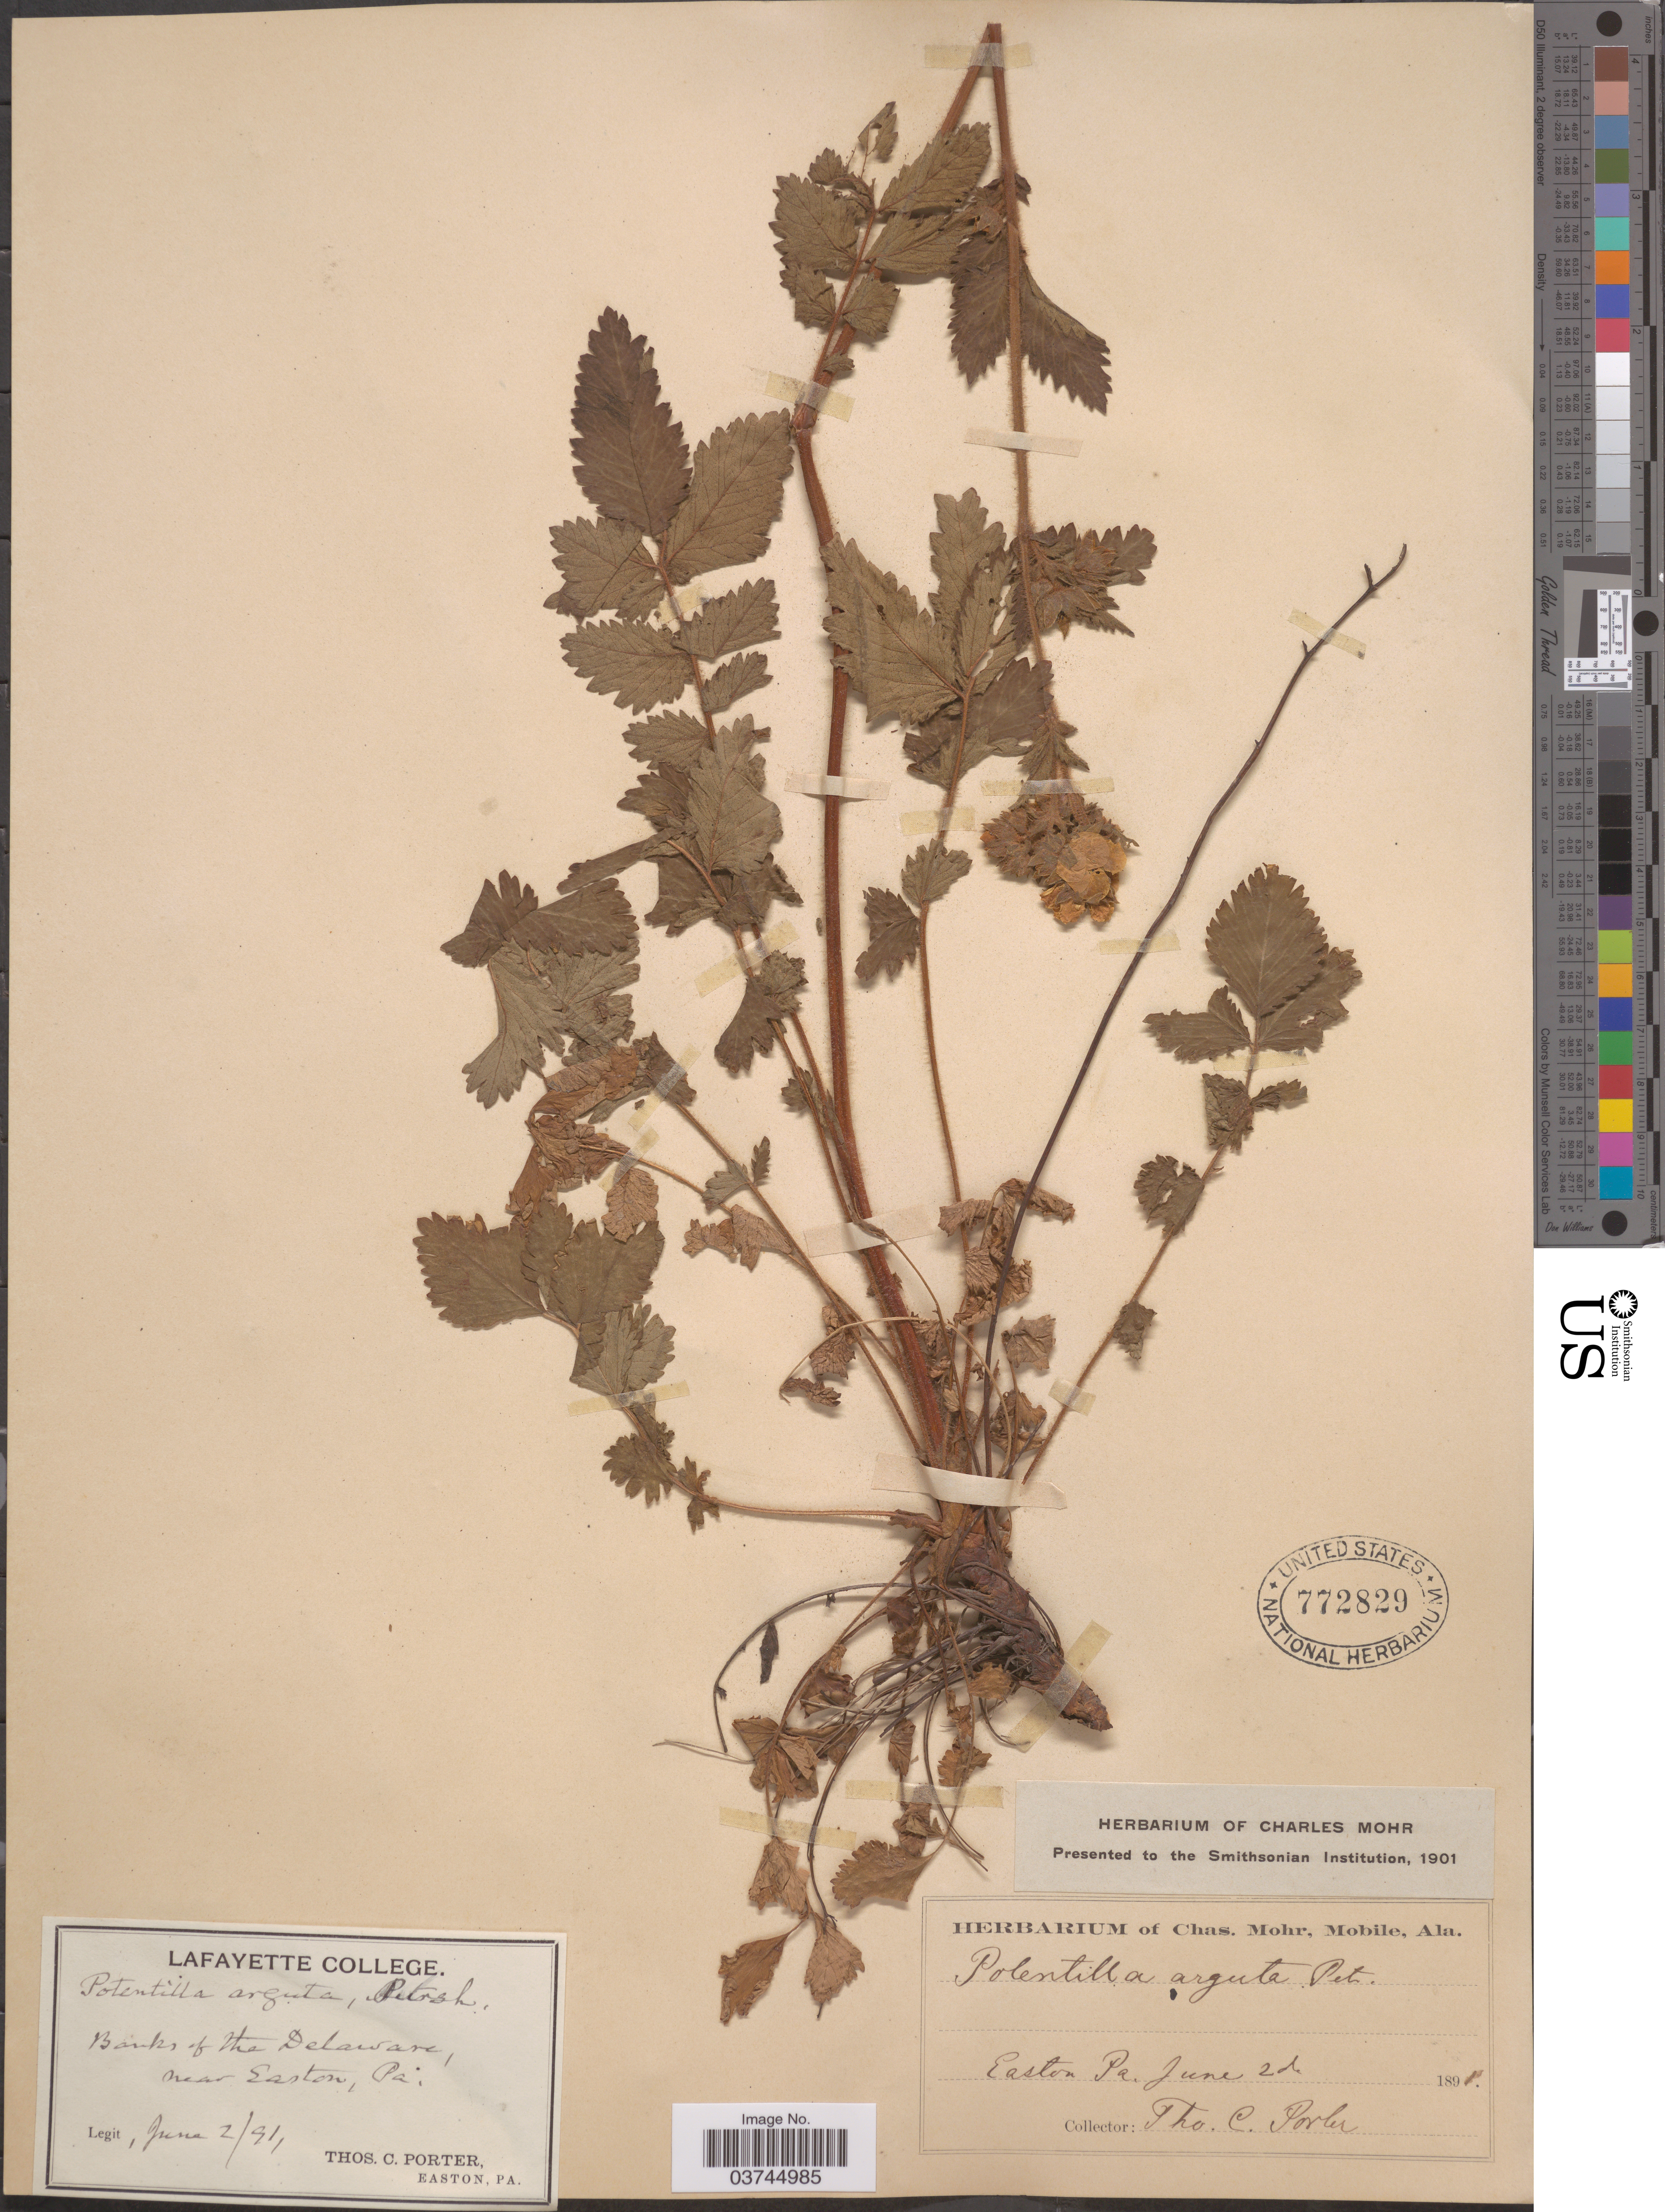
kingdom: Plantae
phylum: Tracheophyta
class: Magnoliopsida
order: Rosales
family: Rosaceae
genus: Drymocallis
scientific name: Drymocallis arguta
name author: (Pursh) Rydb.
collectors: T. Porter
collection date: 1891-06-02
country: United States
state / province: Pennsylvania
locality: Easton. Banks of the Delaware, near Easton.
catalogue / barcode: US 772829